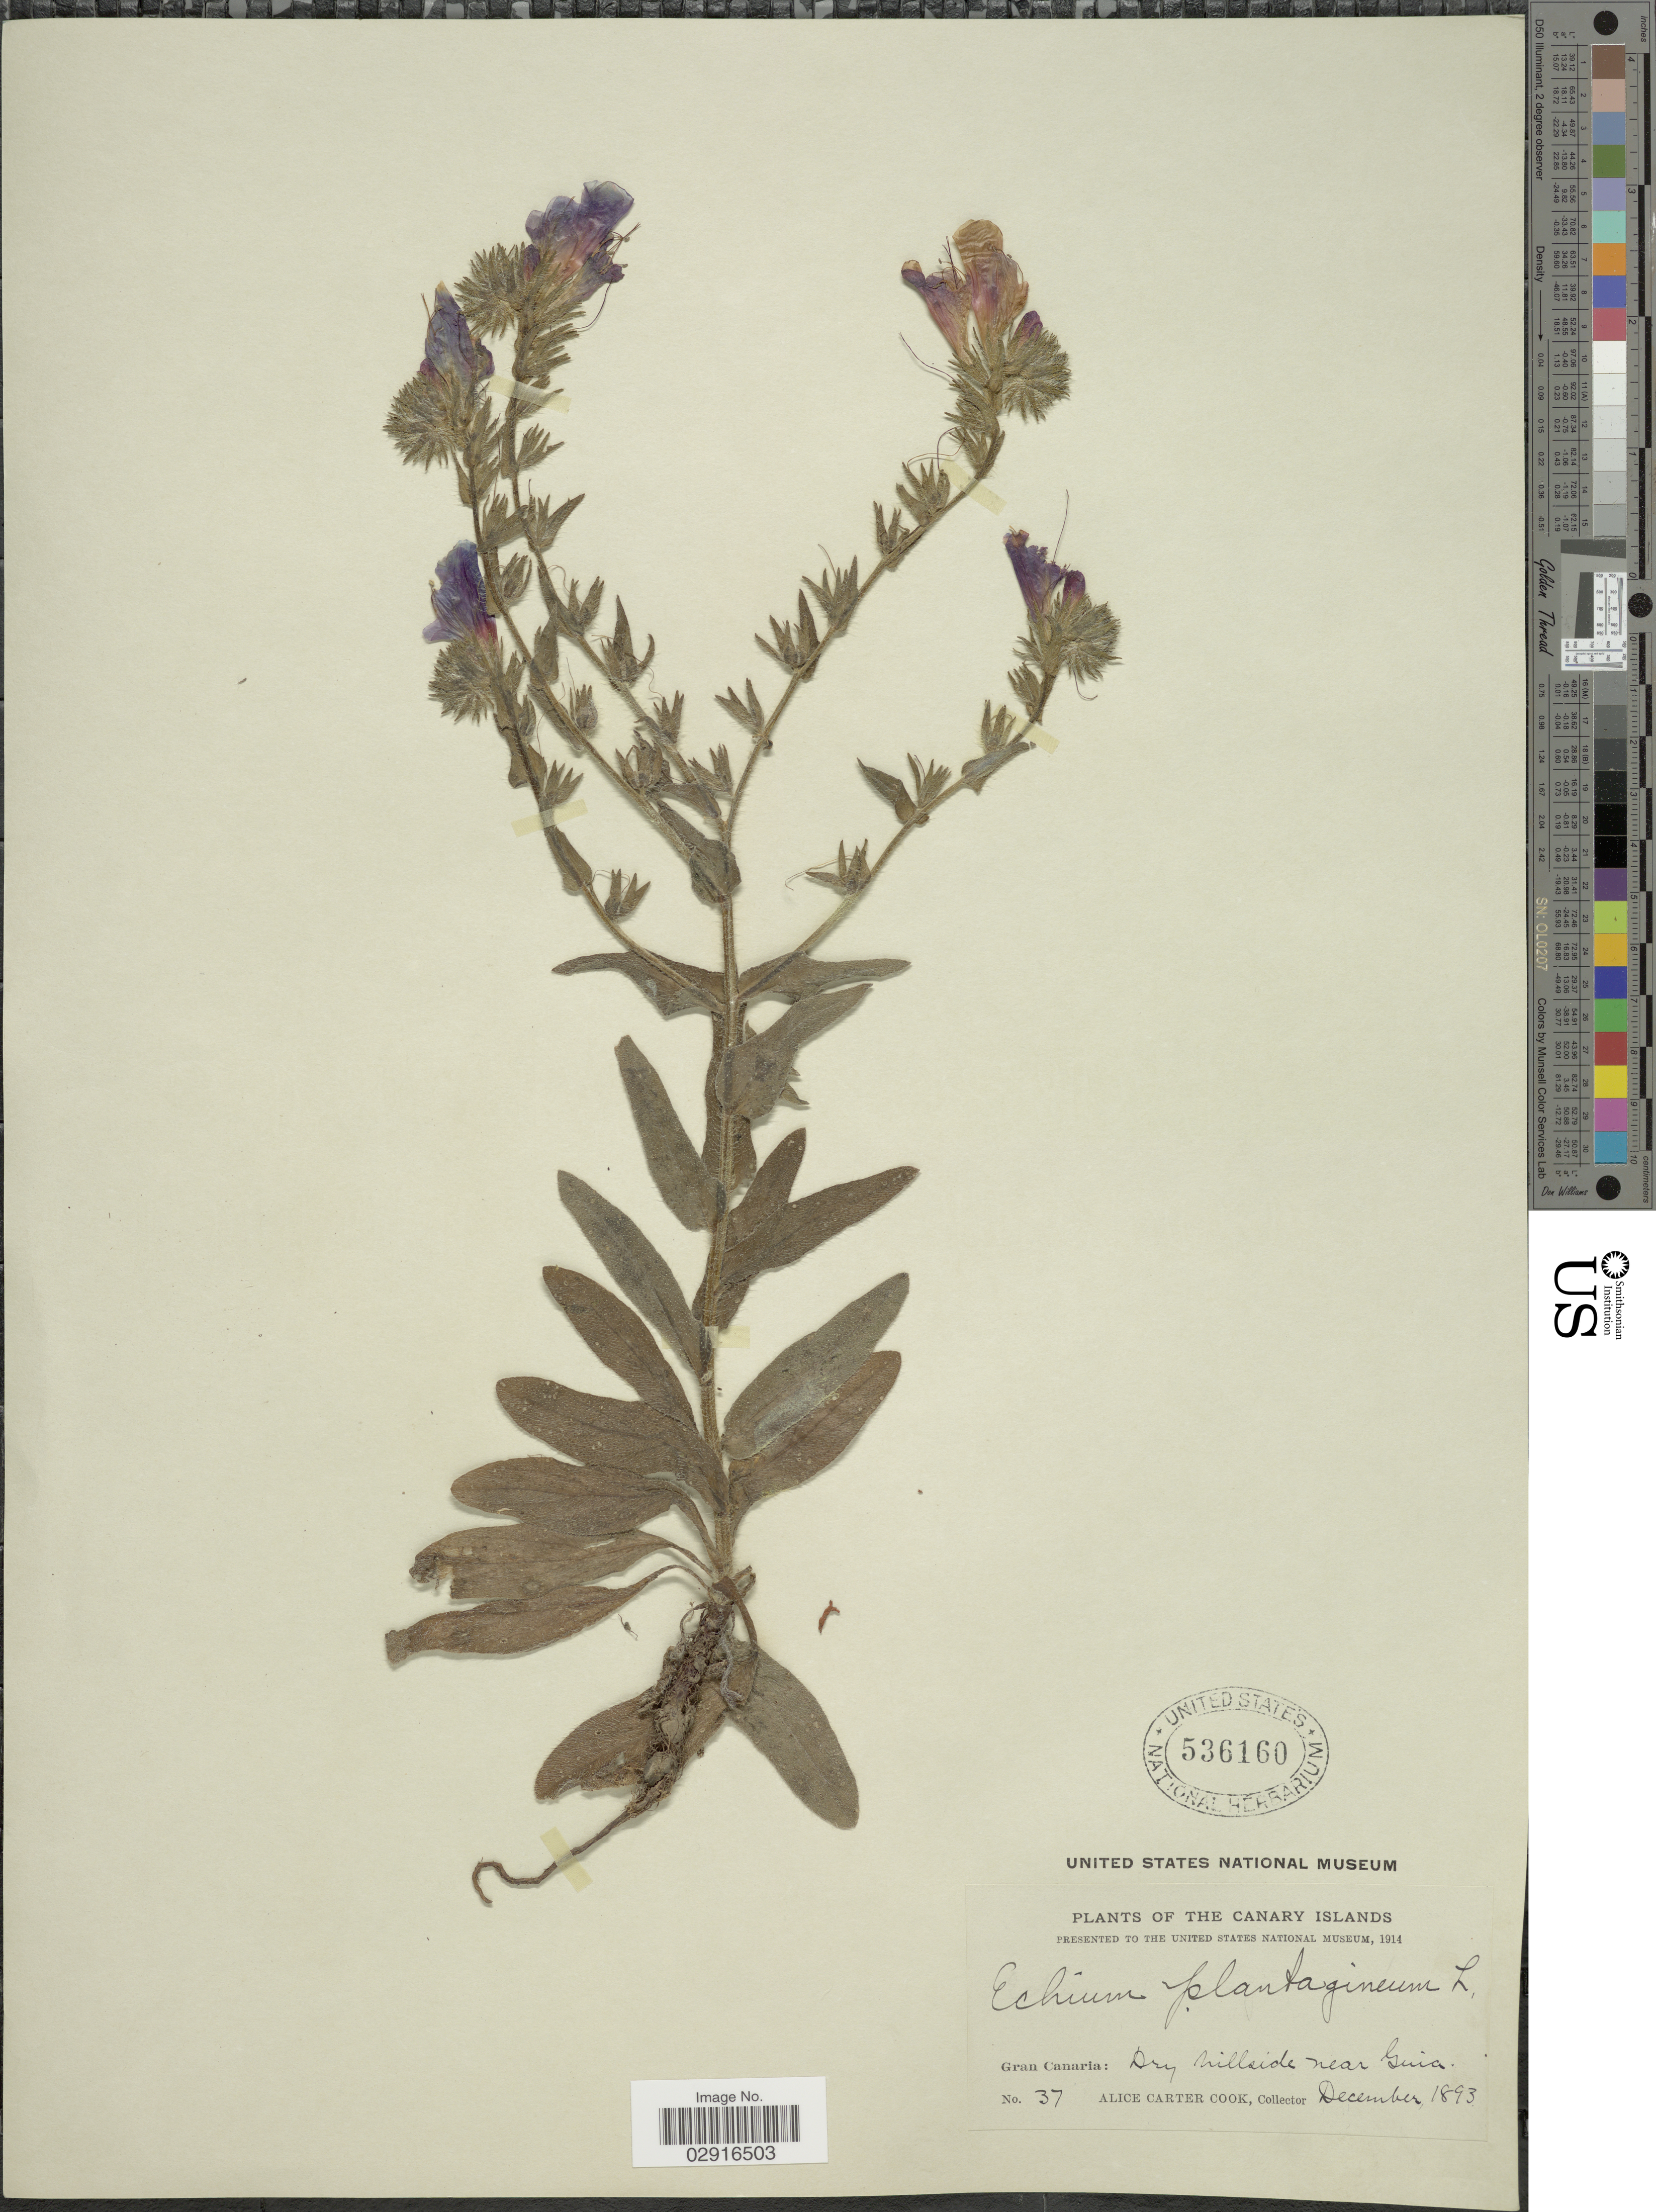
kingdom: Plantae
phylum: Tracheophyta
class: Magnoliopsida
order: Boraginales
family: Boraginaceae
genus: Echium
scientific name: Echium plantagineum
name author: L.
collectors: Alice C. Cook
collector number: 37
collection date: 1893-12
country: Spain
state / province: Canarias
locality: The Canary Islands. Gran Canaria: Dry hillside near Guia.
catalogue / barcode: US 536160